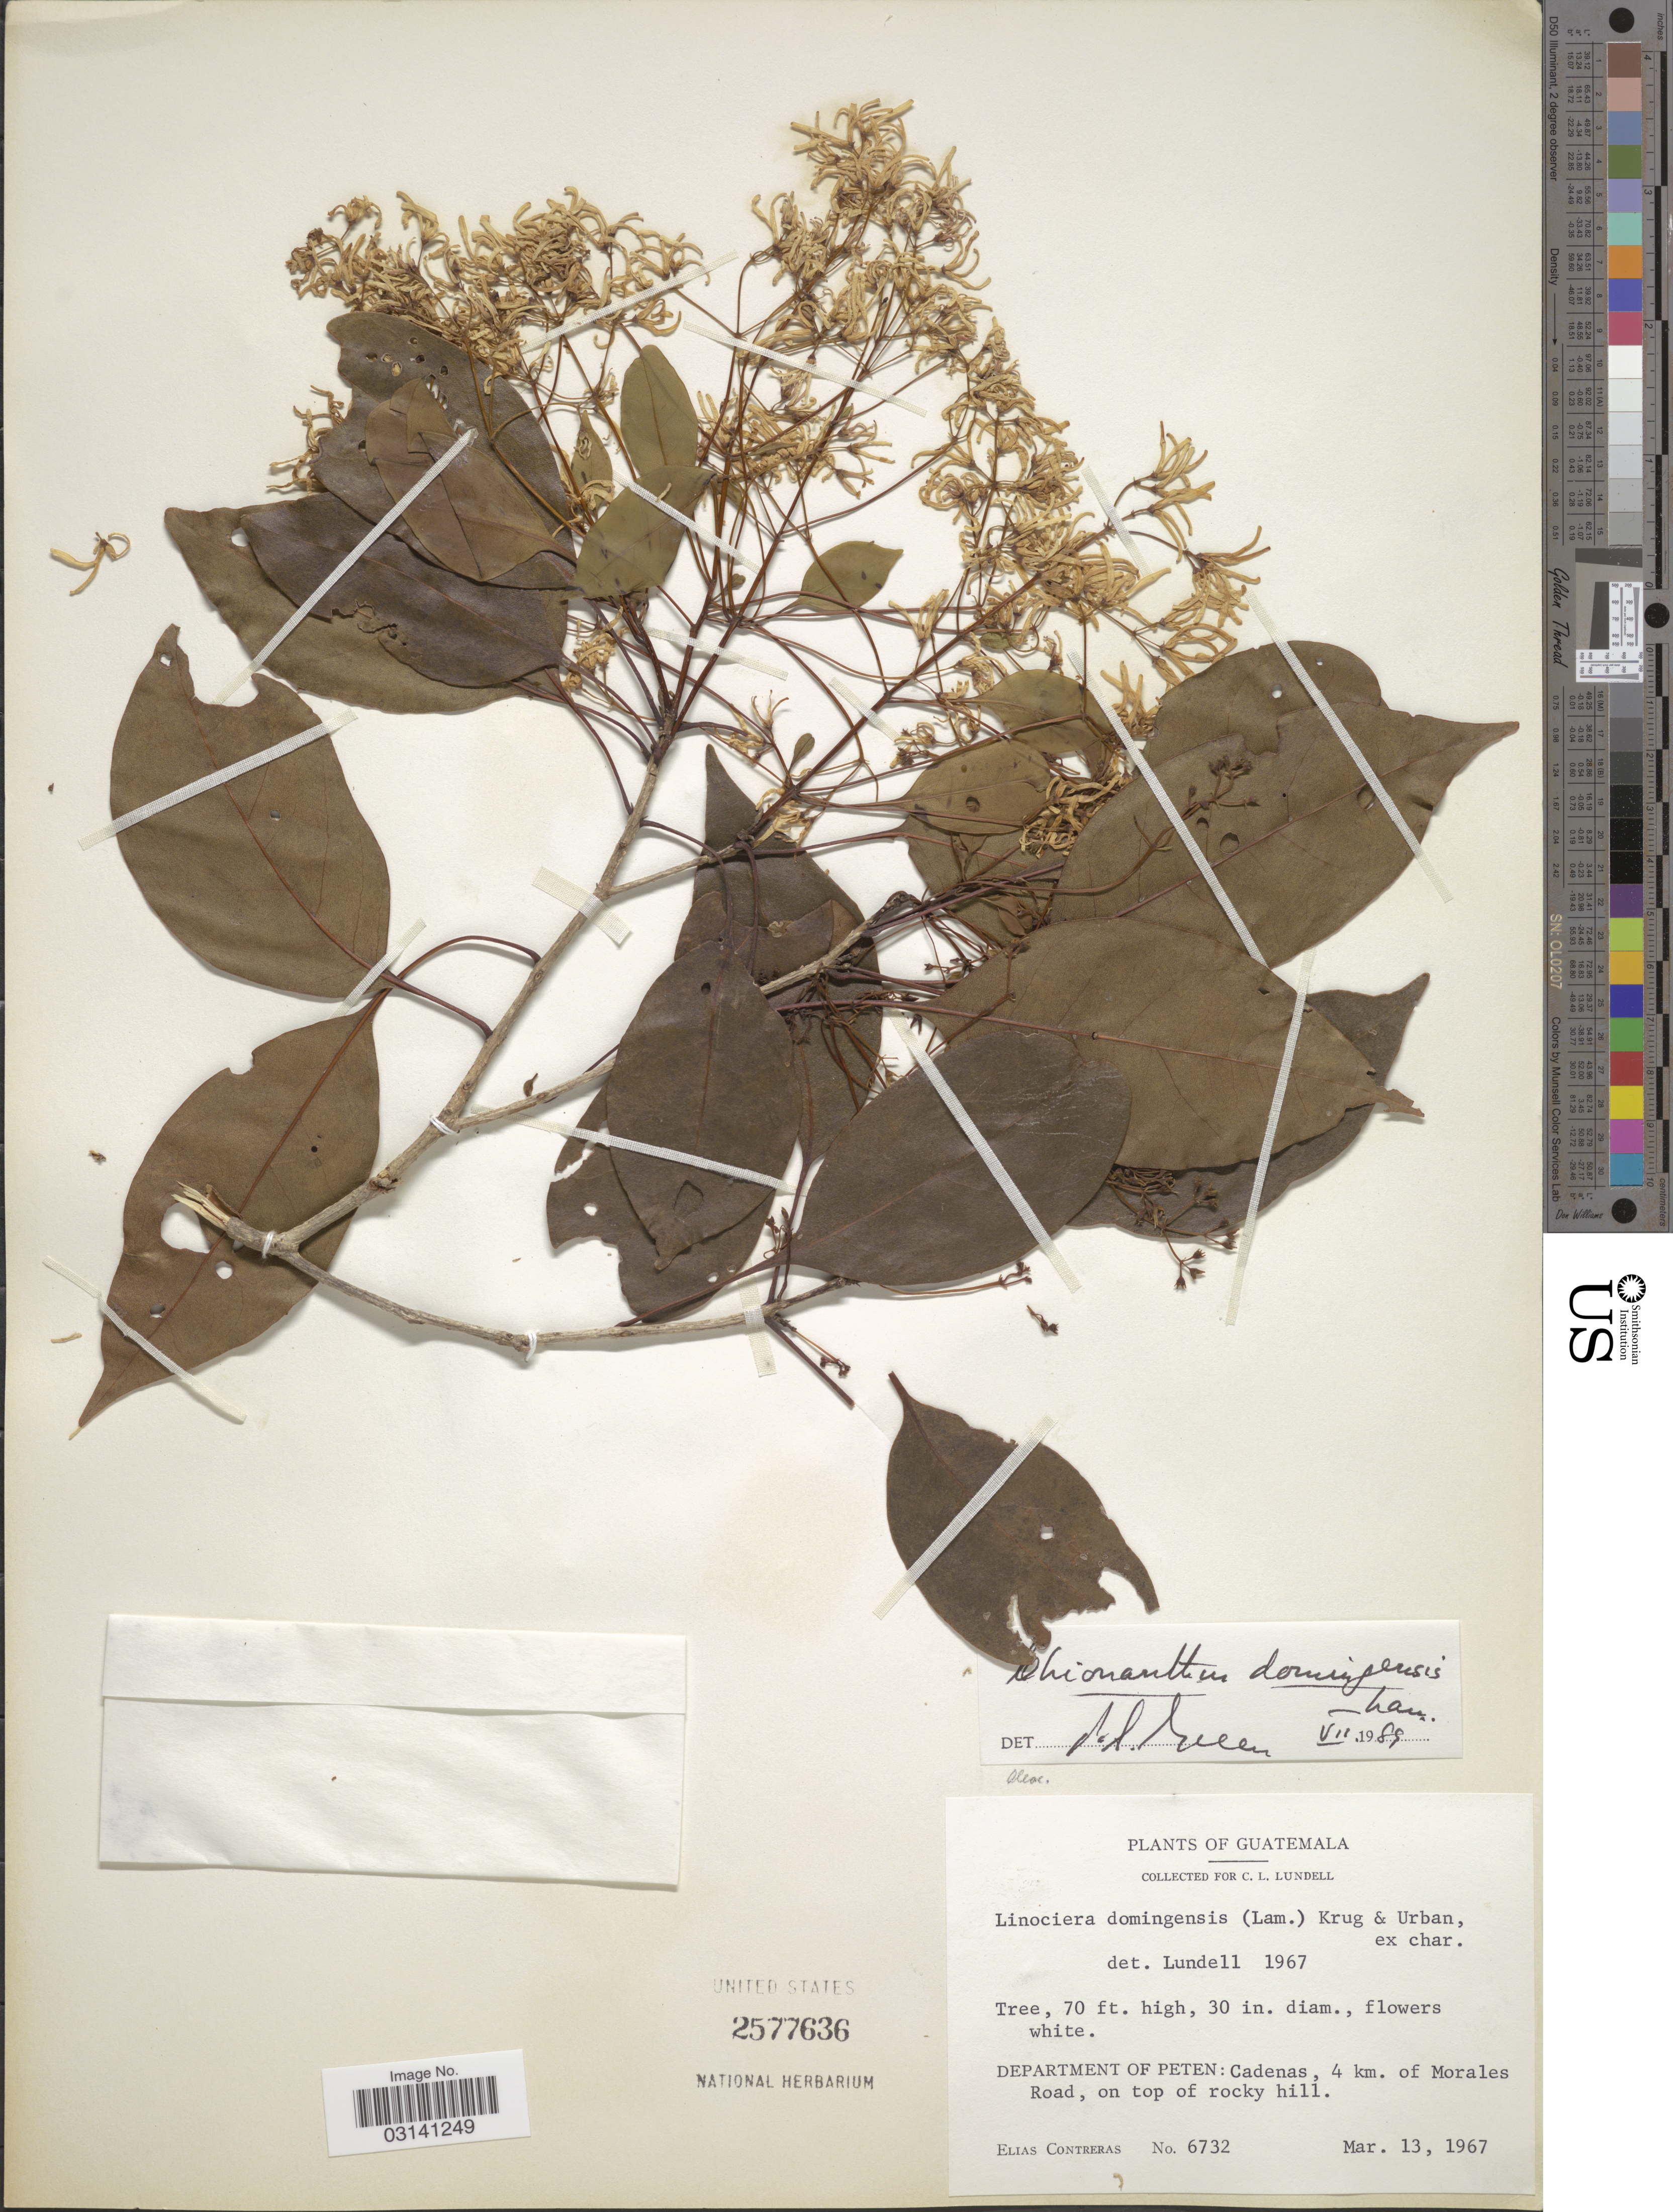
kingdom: Plantae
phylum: Tracheophyta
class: Magnoliopsida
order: Lamiales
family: Oleaceae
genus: Chionanthus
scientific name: Chionanthus domingensis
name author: Lam.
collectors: E. Contreras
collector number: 6732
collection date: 1967-03-13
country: Guatemala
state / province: El Petén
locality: Department of Peten: Cadenas, 4 km. of Morales Road, on top of rocky hill.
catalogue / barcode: US 2577636